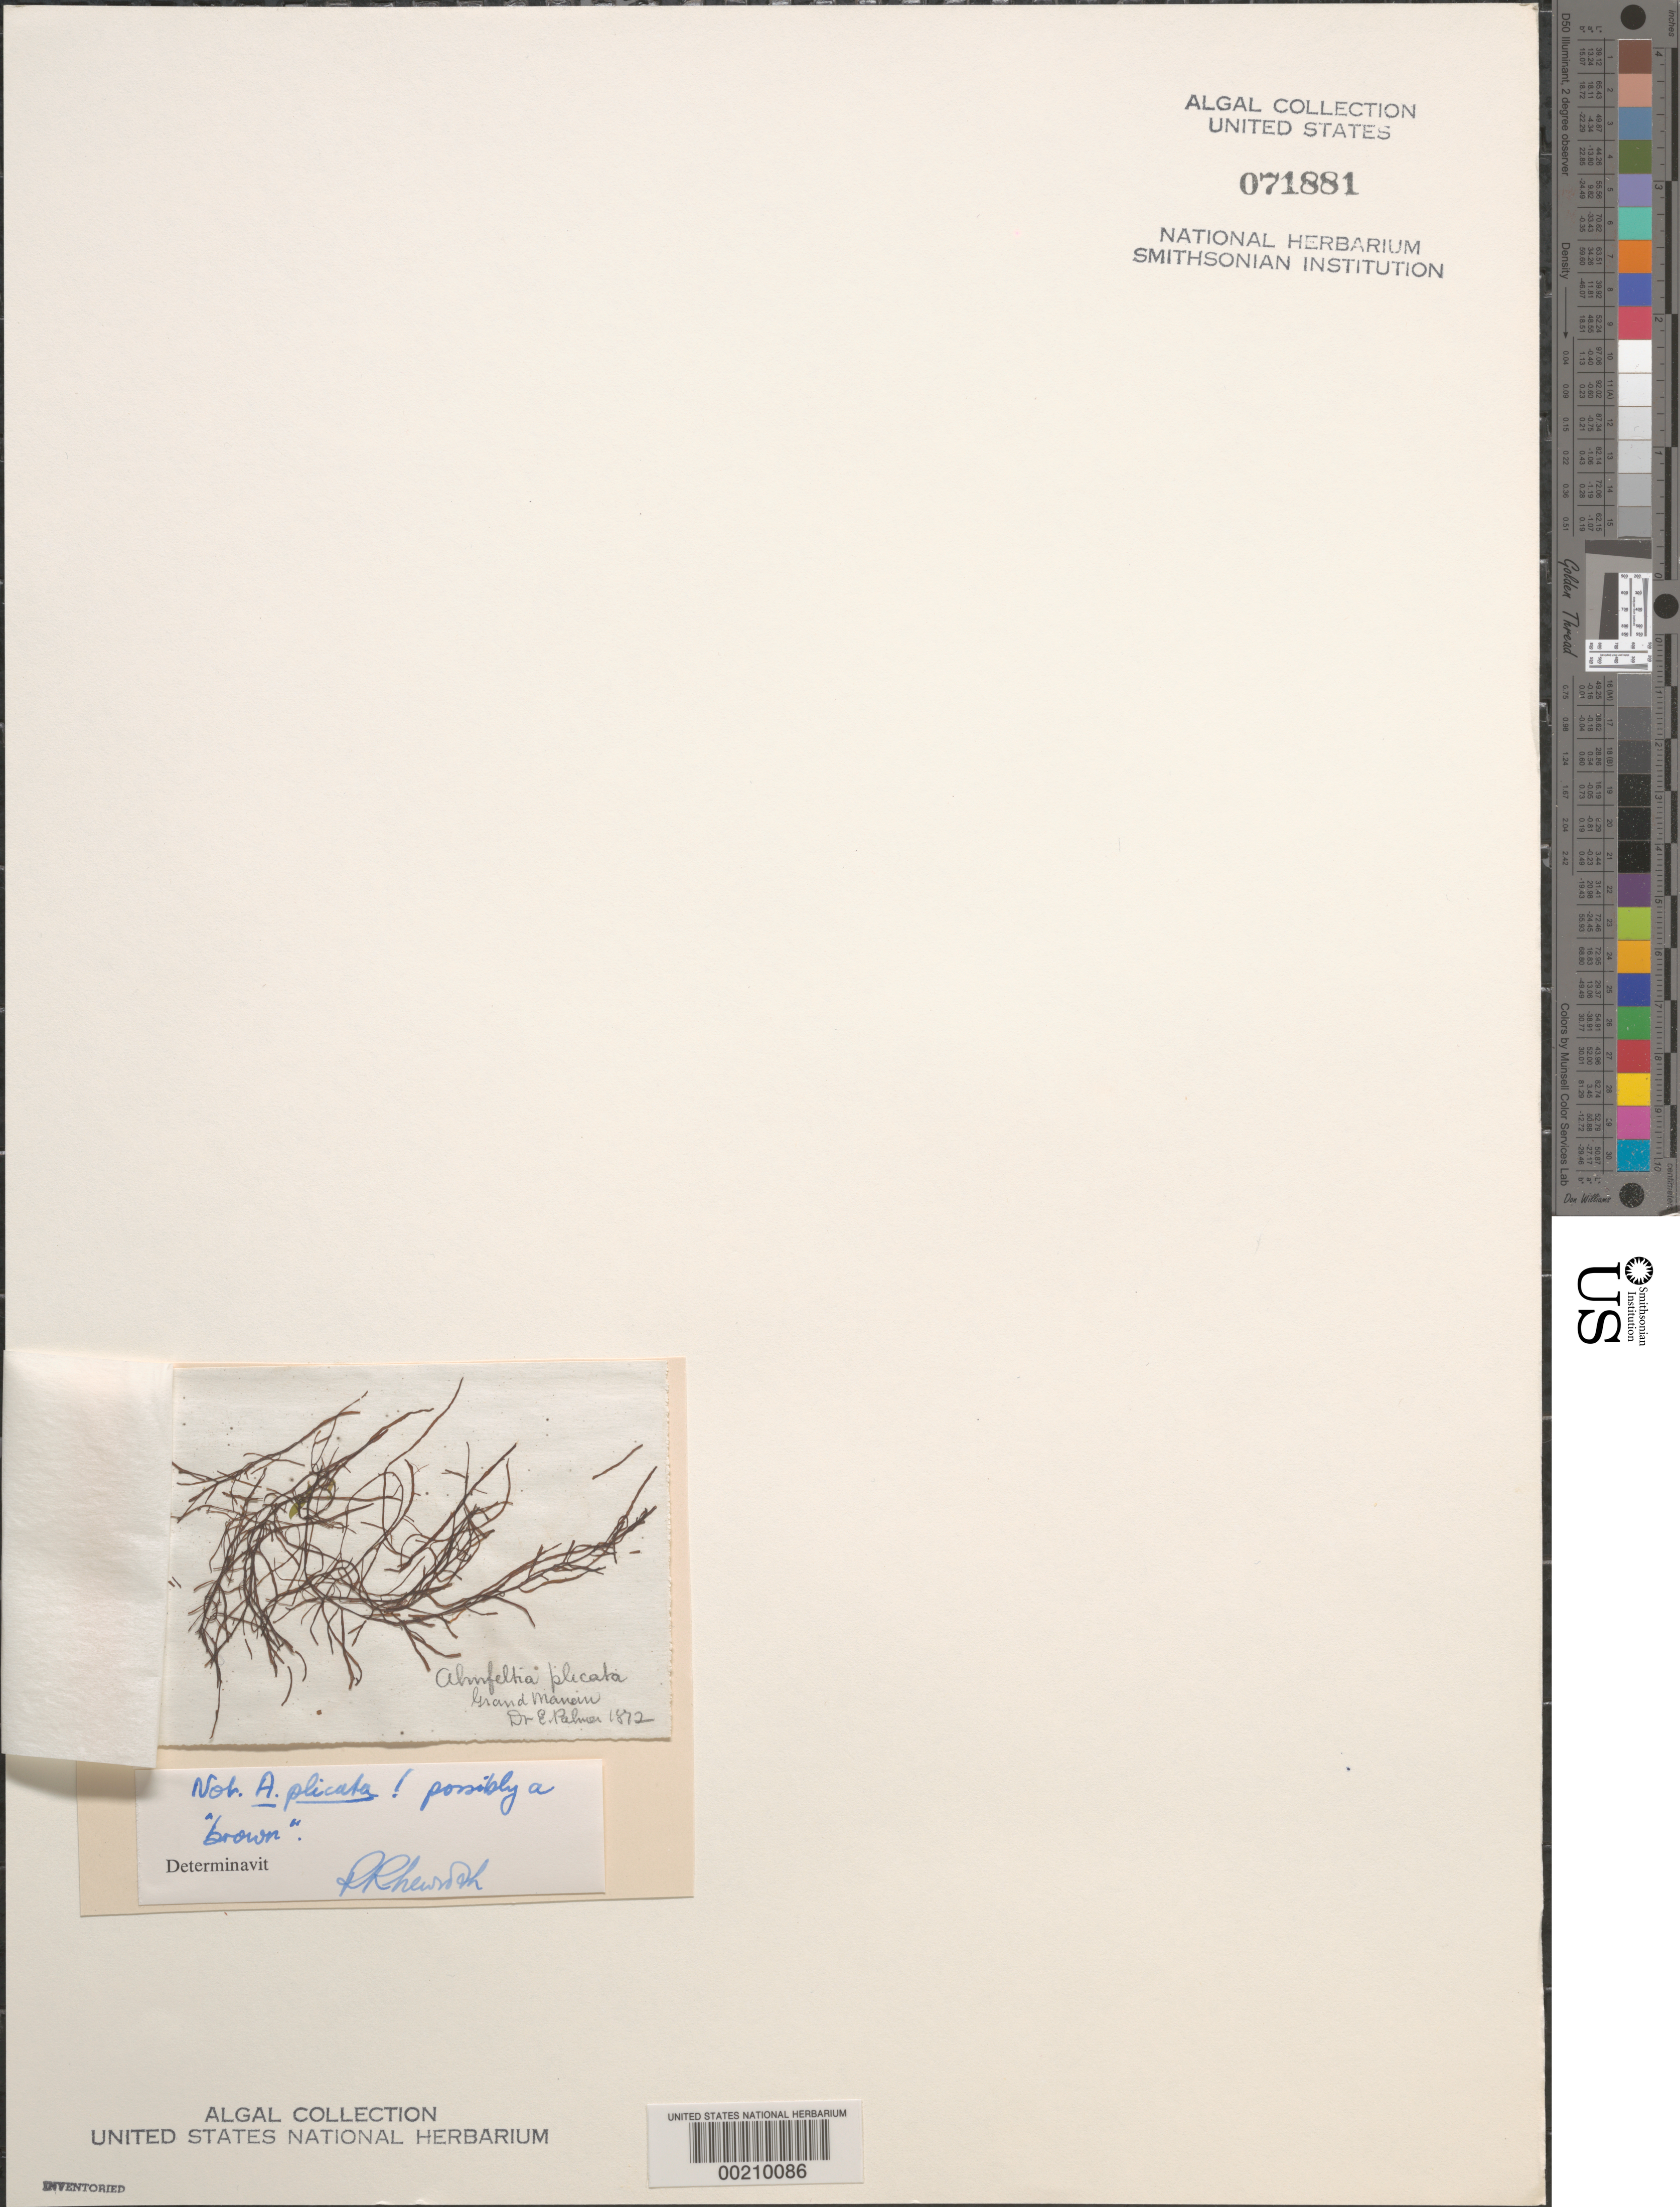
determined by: Newroth, P. R.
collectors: E. Palmer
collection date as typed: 1872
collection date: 1872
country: Canada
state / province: New Brunswick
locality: Grand manan island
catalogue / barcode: US 71881